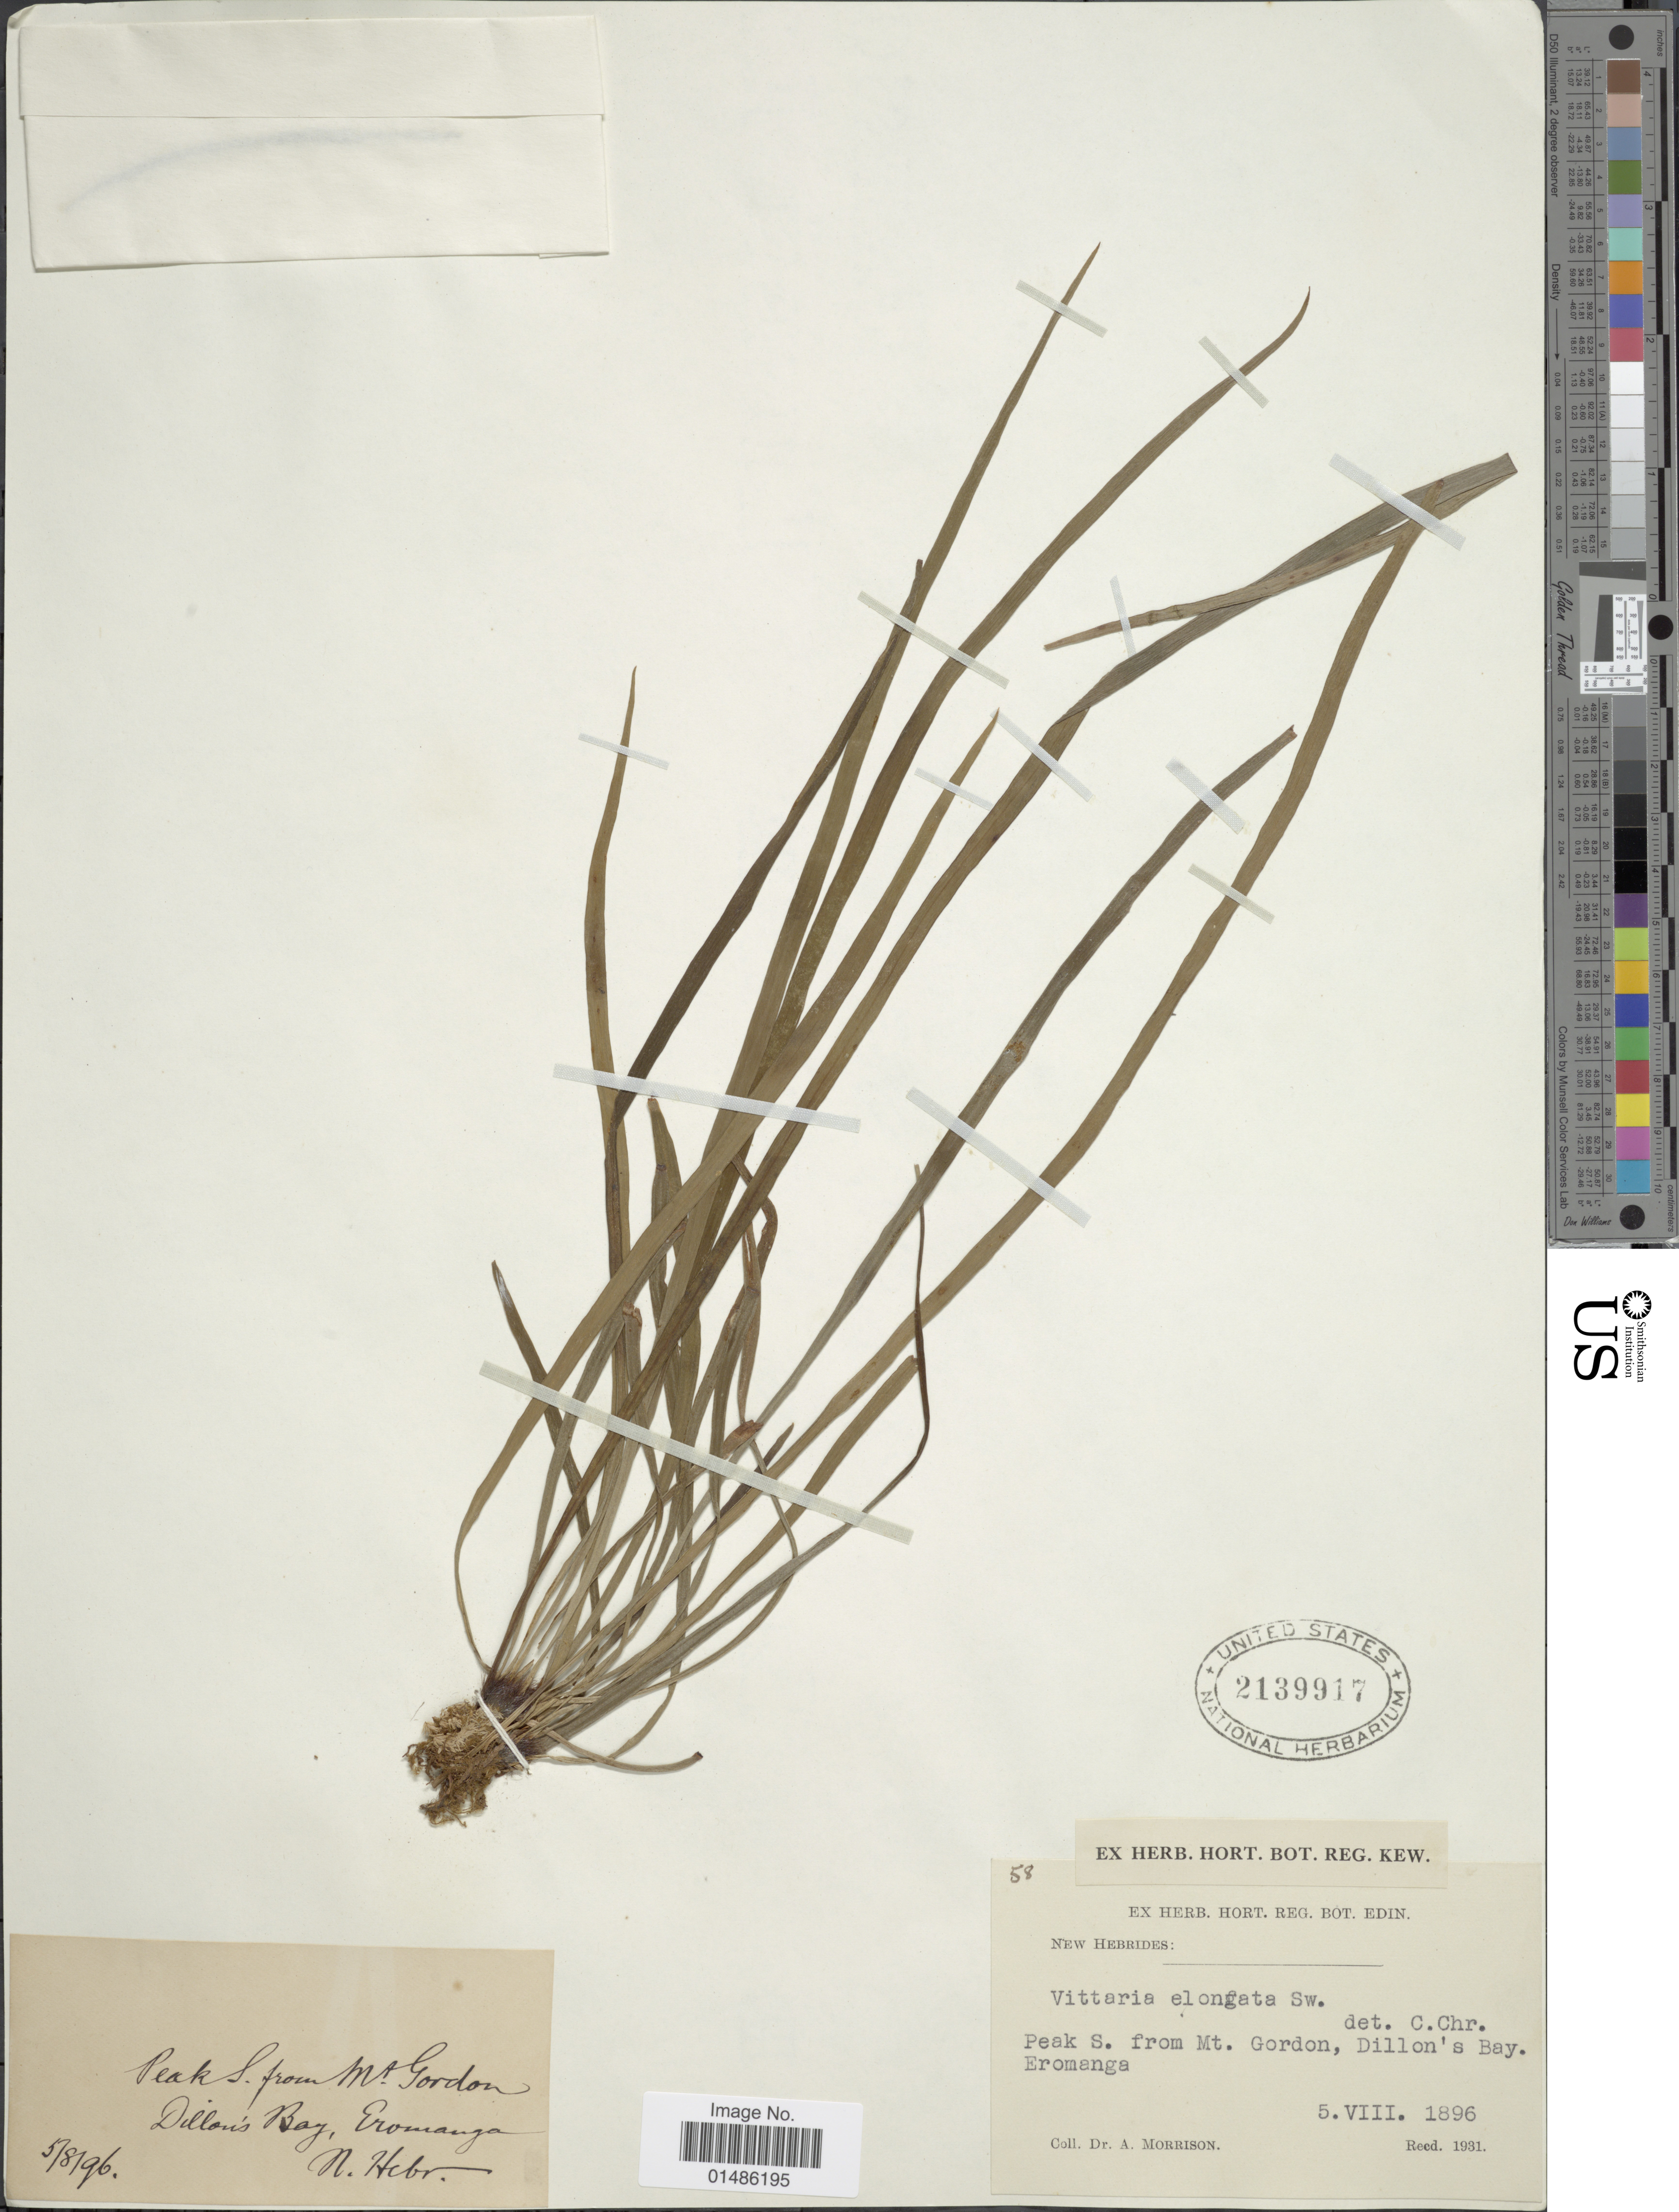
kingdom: Plantae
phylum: Tracheophyta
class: Polypodiopsida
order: Polypodiales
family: Pteridaceae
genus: Haplopteris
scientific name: Haplopteris elongata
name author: (Sw.) Crane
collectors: A. Morrison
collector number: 58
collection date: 1896-08-05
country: Vanuatu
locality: New Hebrides. Peak S. from Mt. Gordon, Dillon's Bay. Eromanga.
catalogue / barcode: US 2139917